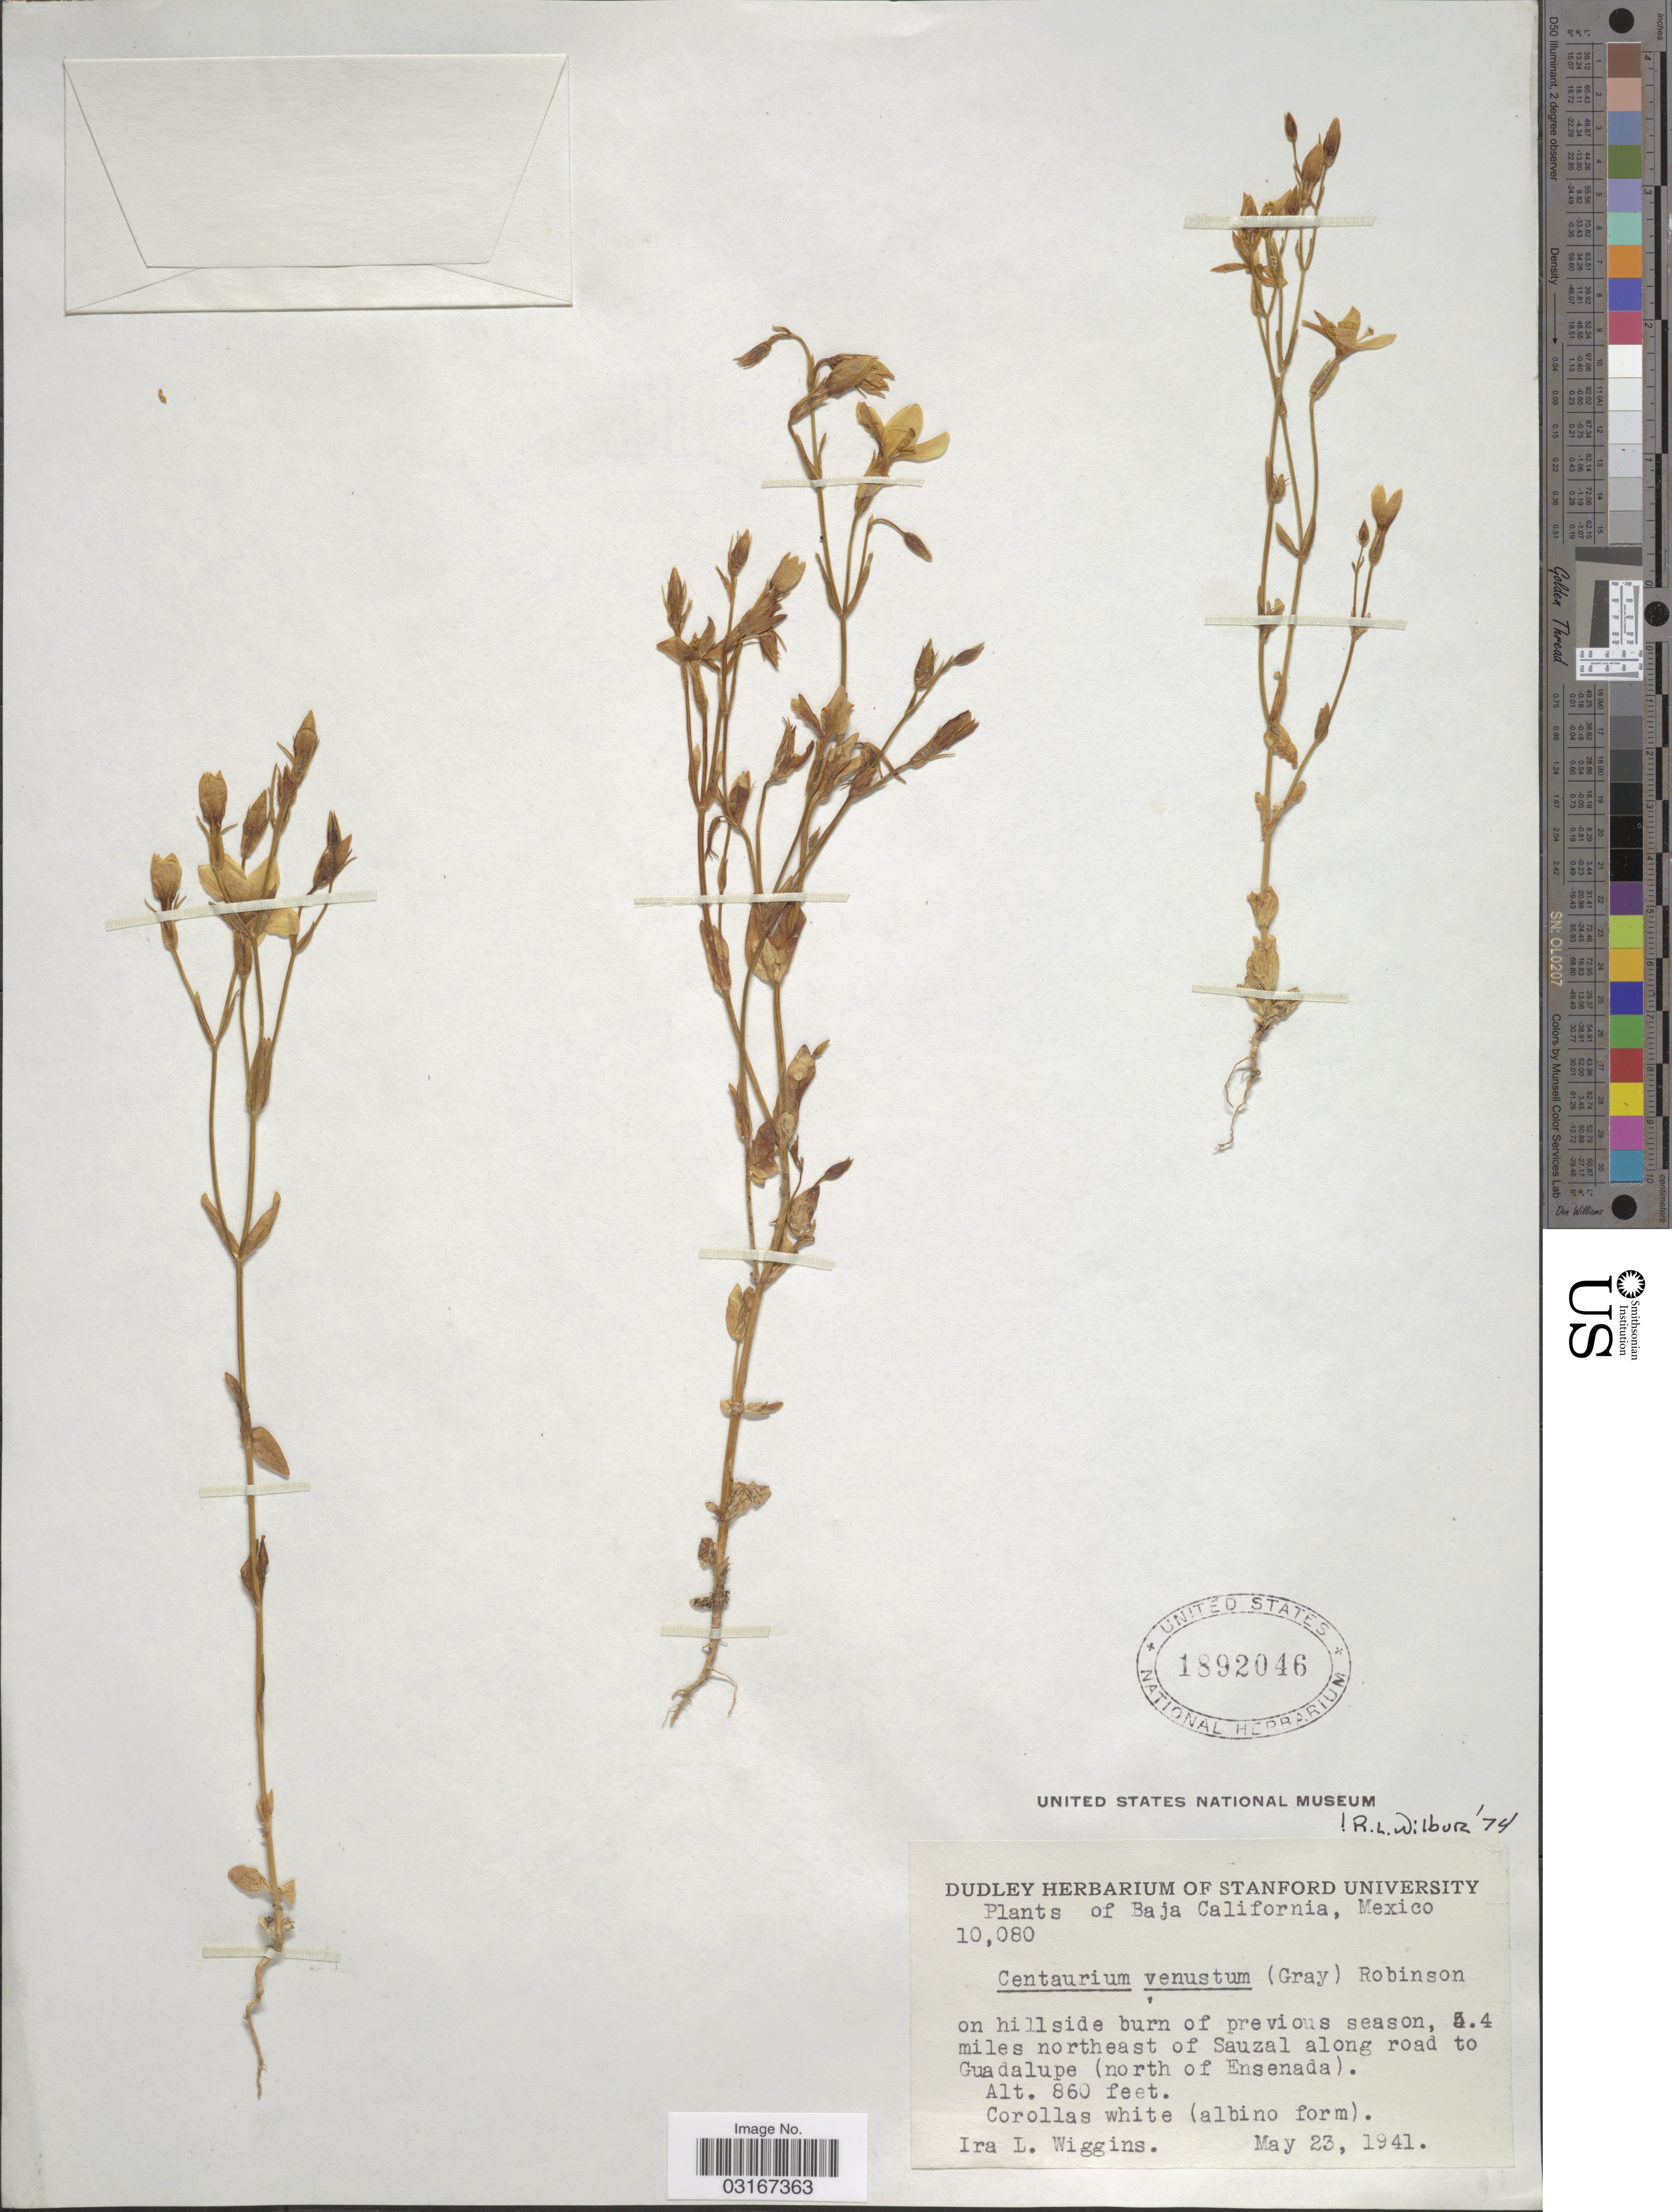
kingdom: Plantae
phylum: Tracheophyta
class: Magnoliopsida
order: Gentianales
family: Gentianaceae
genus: Centaurium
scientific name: Centaurium venustum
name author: (A. Gray) B.L. Rob.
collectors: I. L. Wiggins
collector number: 10080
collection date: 1941-05-23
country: Mexico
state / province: Baja California Norte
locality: On hillside burn of previous season, 3.4 miles northeast of Sauzal along road to Guadalupe (north of Ensenada).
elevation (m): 262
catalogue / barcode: US 1892046